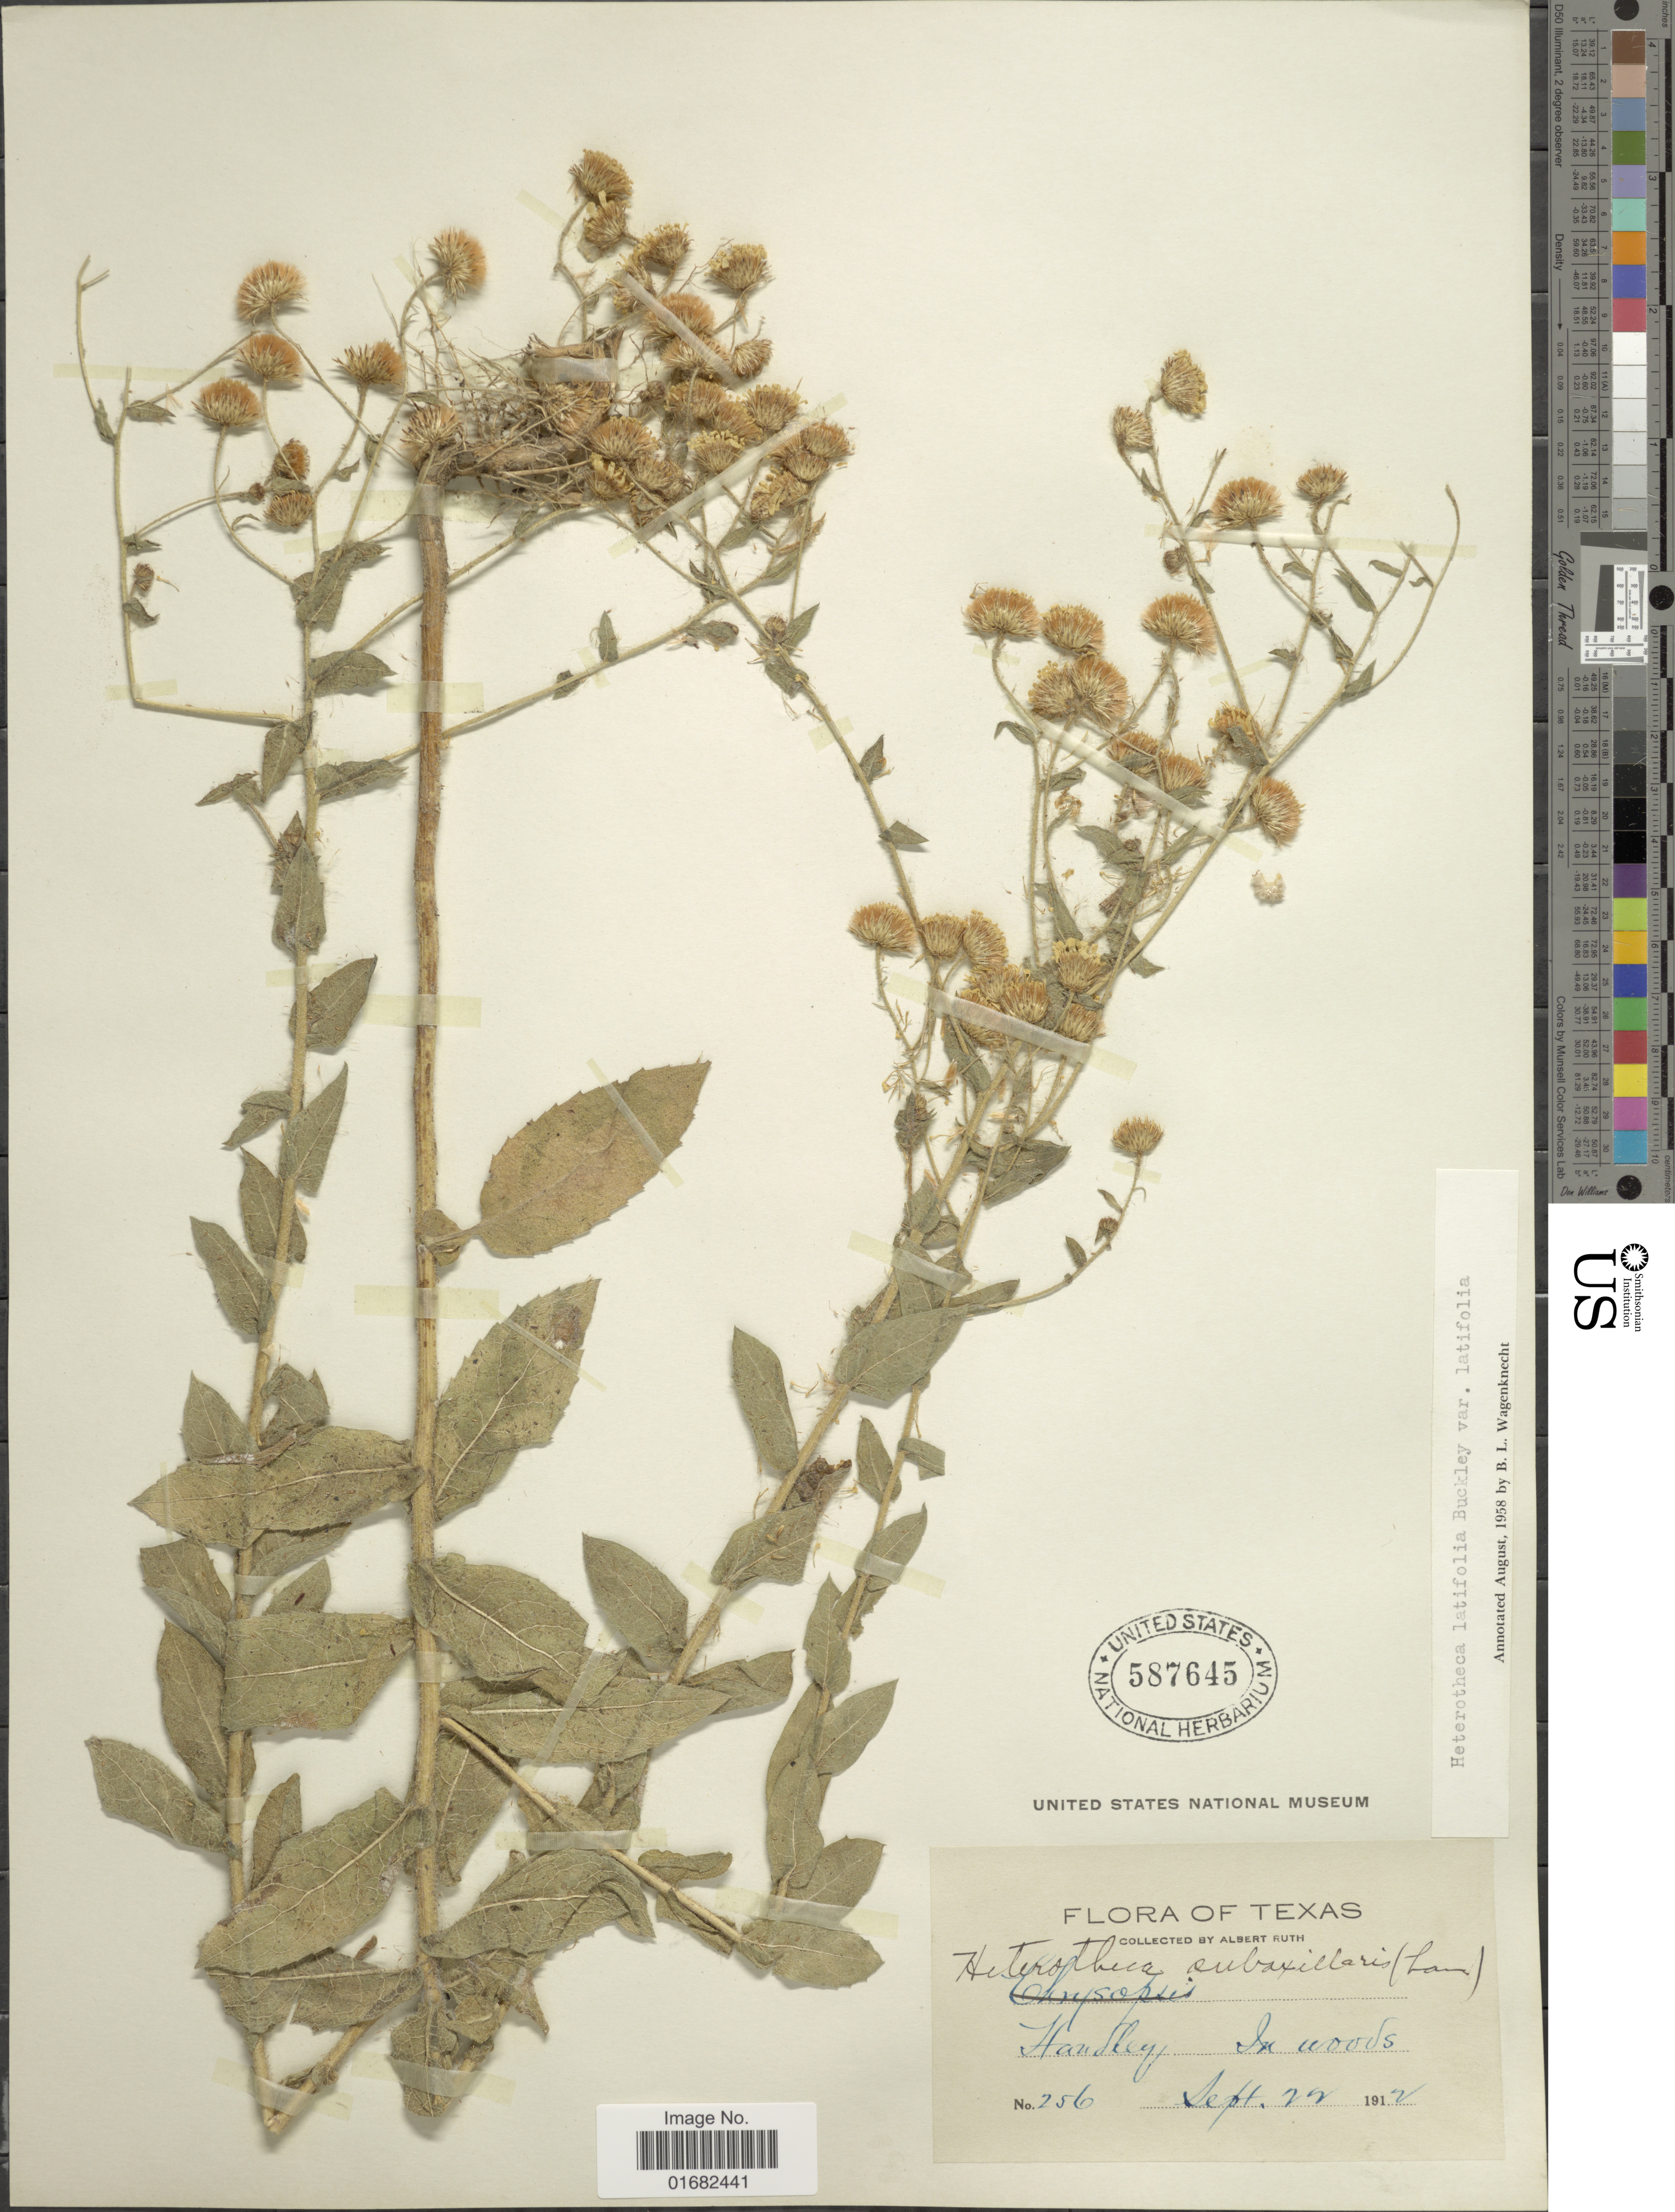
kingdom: Plantae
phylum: Tracheophyta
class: Magnoliopsida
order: Asterales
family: Asteraceae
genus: Heterotheca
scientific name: Heterotheca latifolia var. latifolia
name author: Buckley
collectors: A. Ruth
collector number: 256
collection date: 1912-09-22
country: United States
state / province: Texas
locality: Handley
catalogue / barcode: US 587645